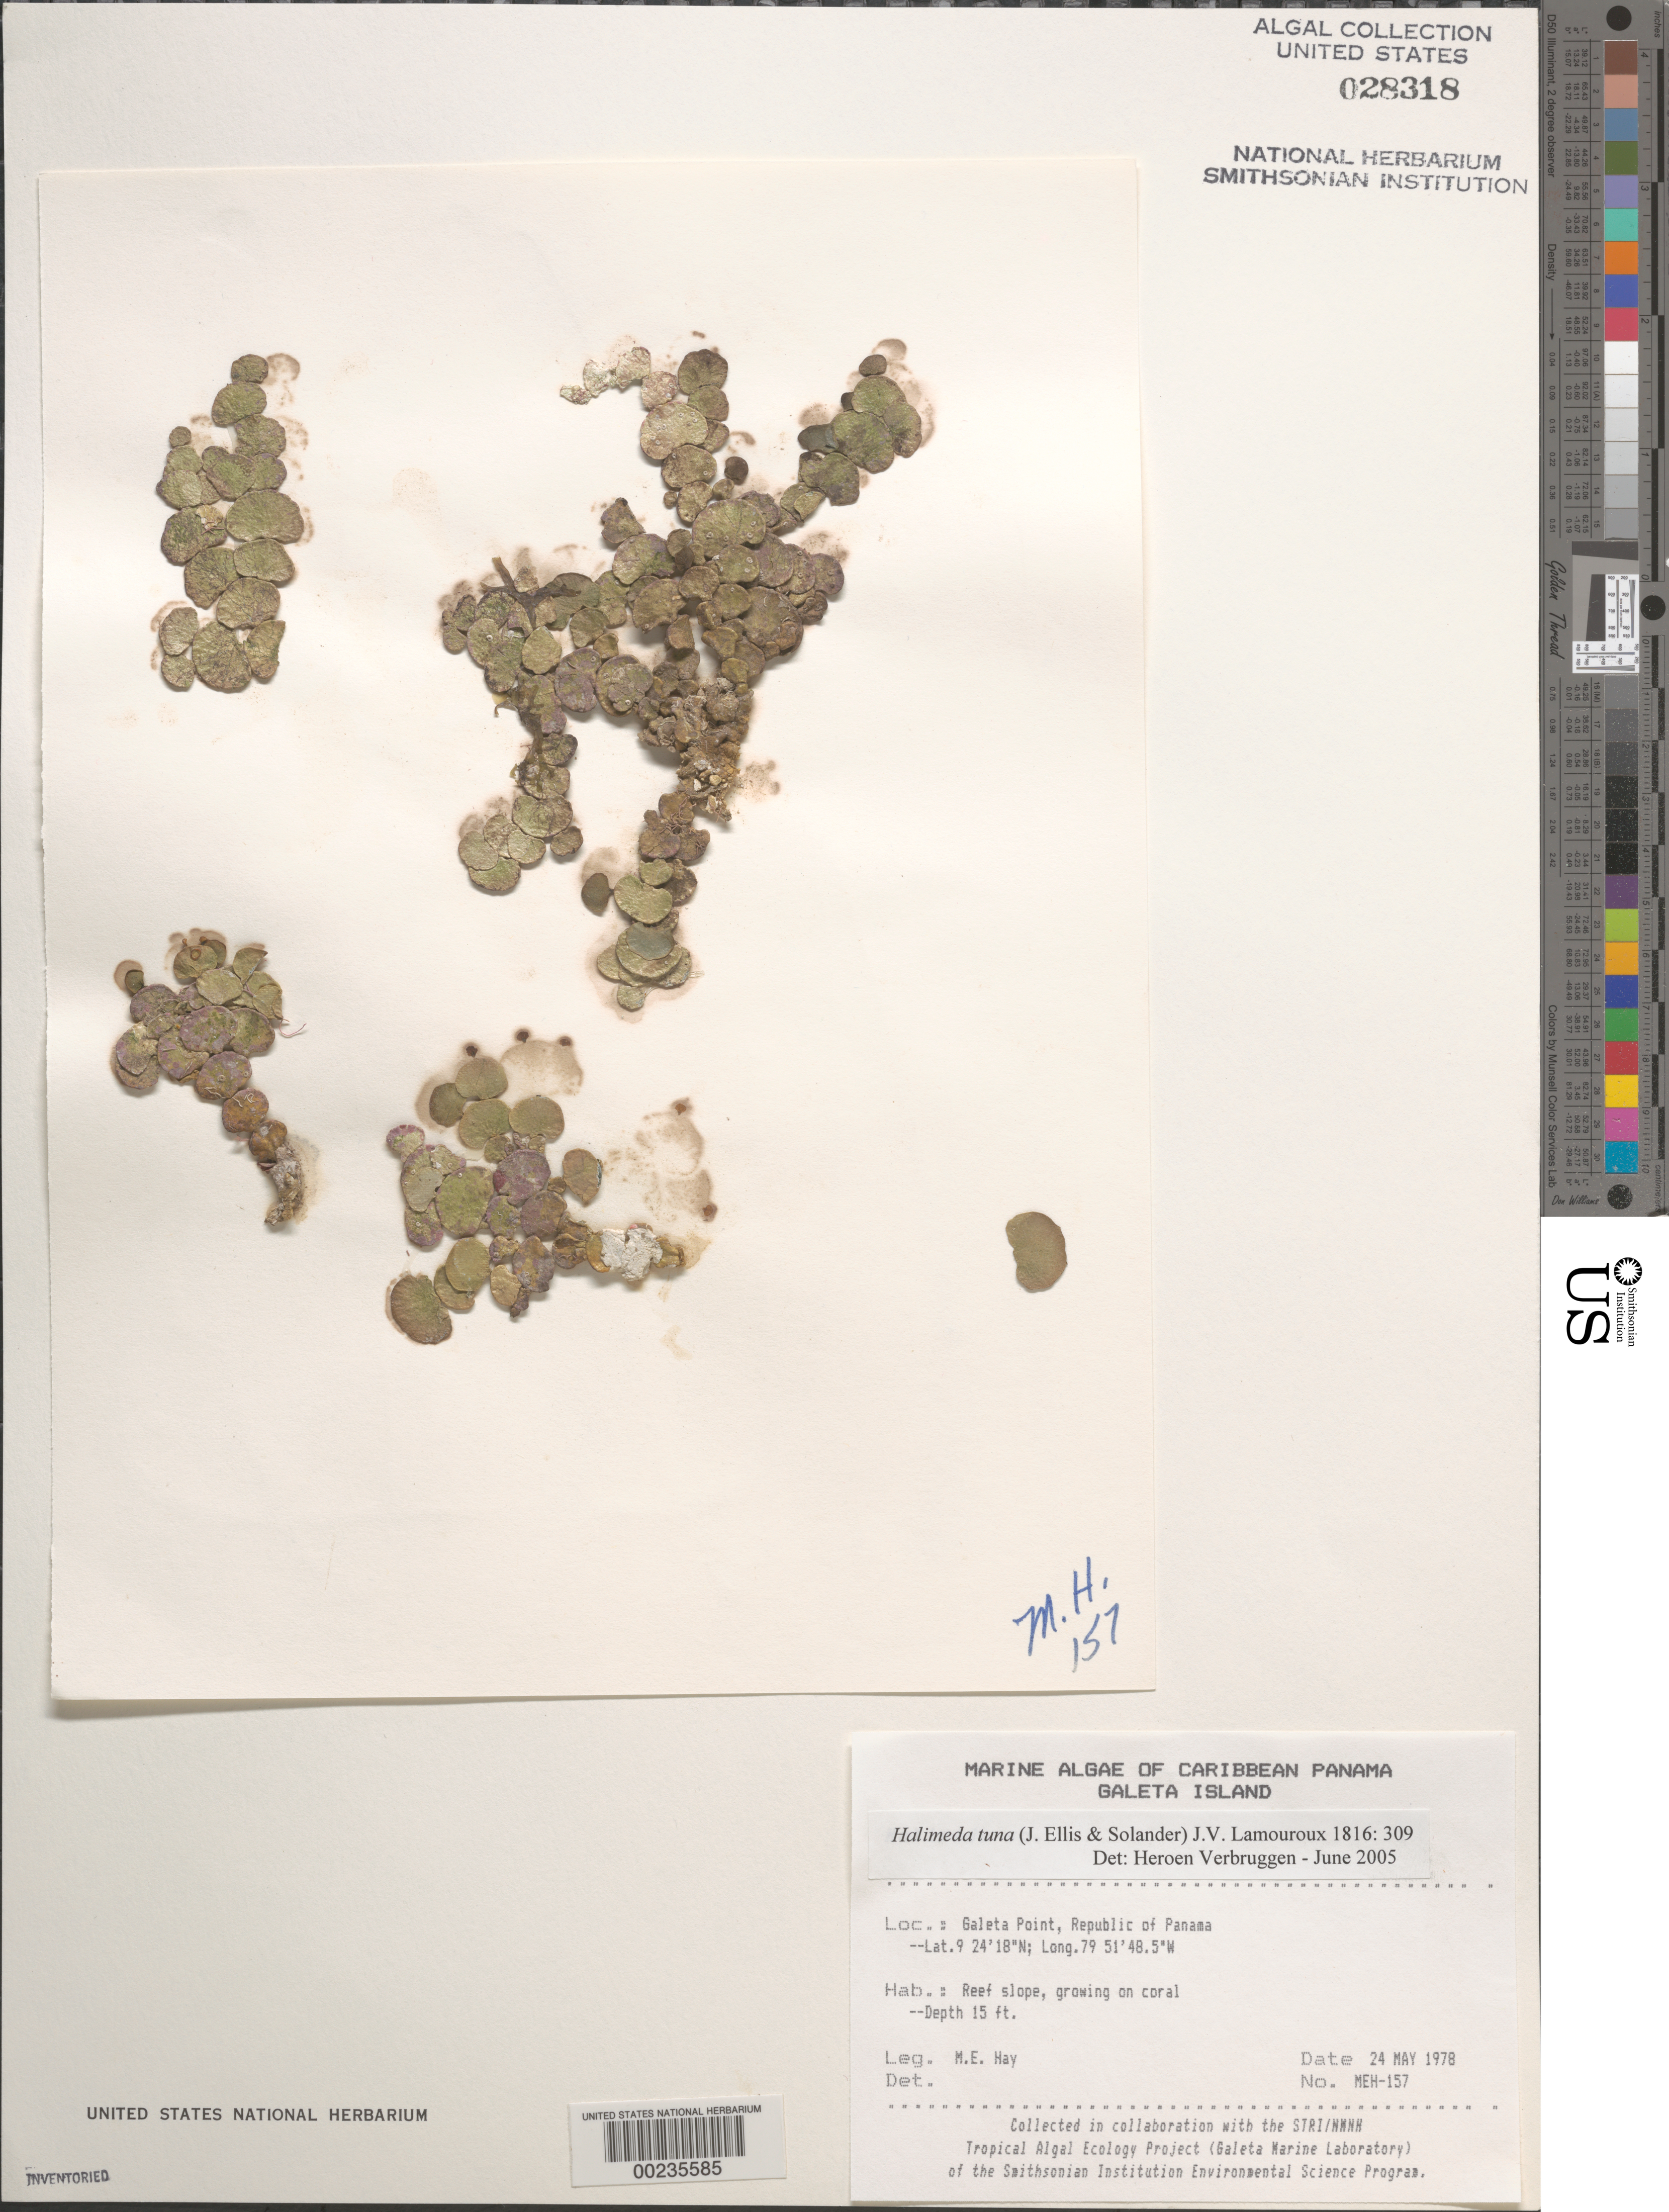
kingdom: Plantae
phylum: Chlorophyta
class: Ulvophyceae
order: Bryopsidales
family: Halimedaceae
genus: Halimeda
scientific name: Halimeda tuna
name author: (J. Ellis & Sol.) J.V.Lamouroux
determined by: Verbruggen, H.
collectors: M. E. Hay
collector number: MEH-157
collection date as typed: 24 May 1978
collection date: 1978-05-24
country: Panama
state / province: Colón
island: Galeta Island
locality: Galeta Point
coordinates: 9 24' 18" N, 79 51' 48.5" W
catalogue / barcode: US 28318